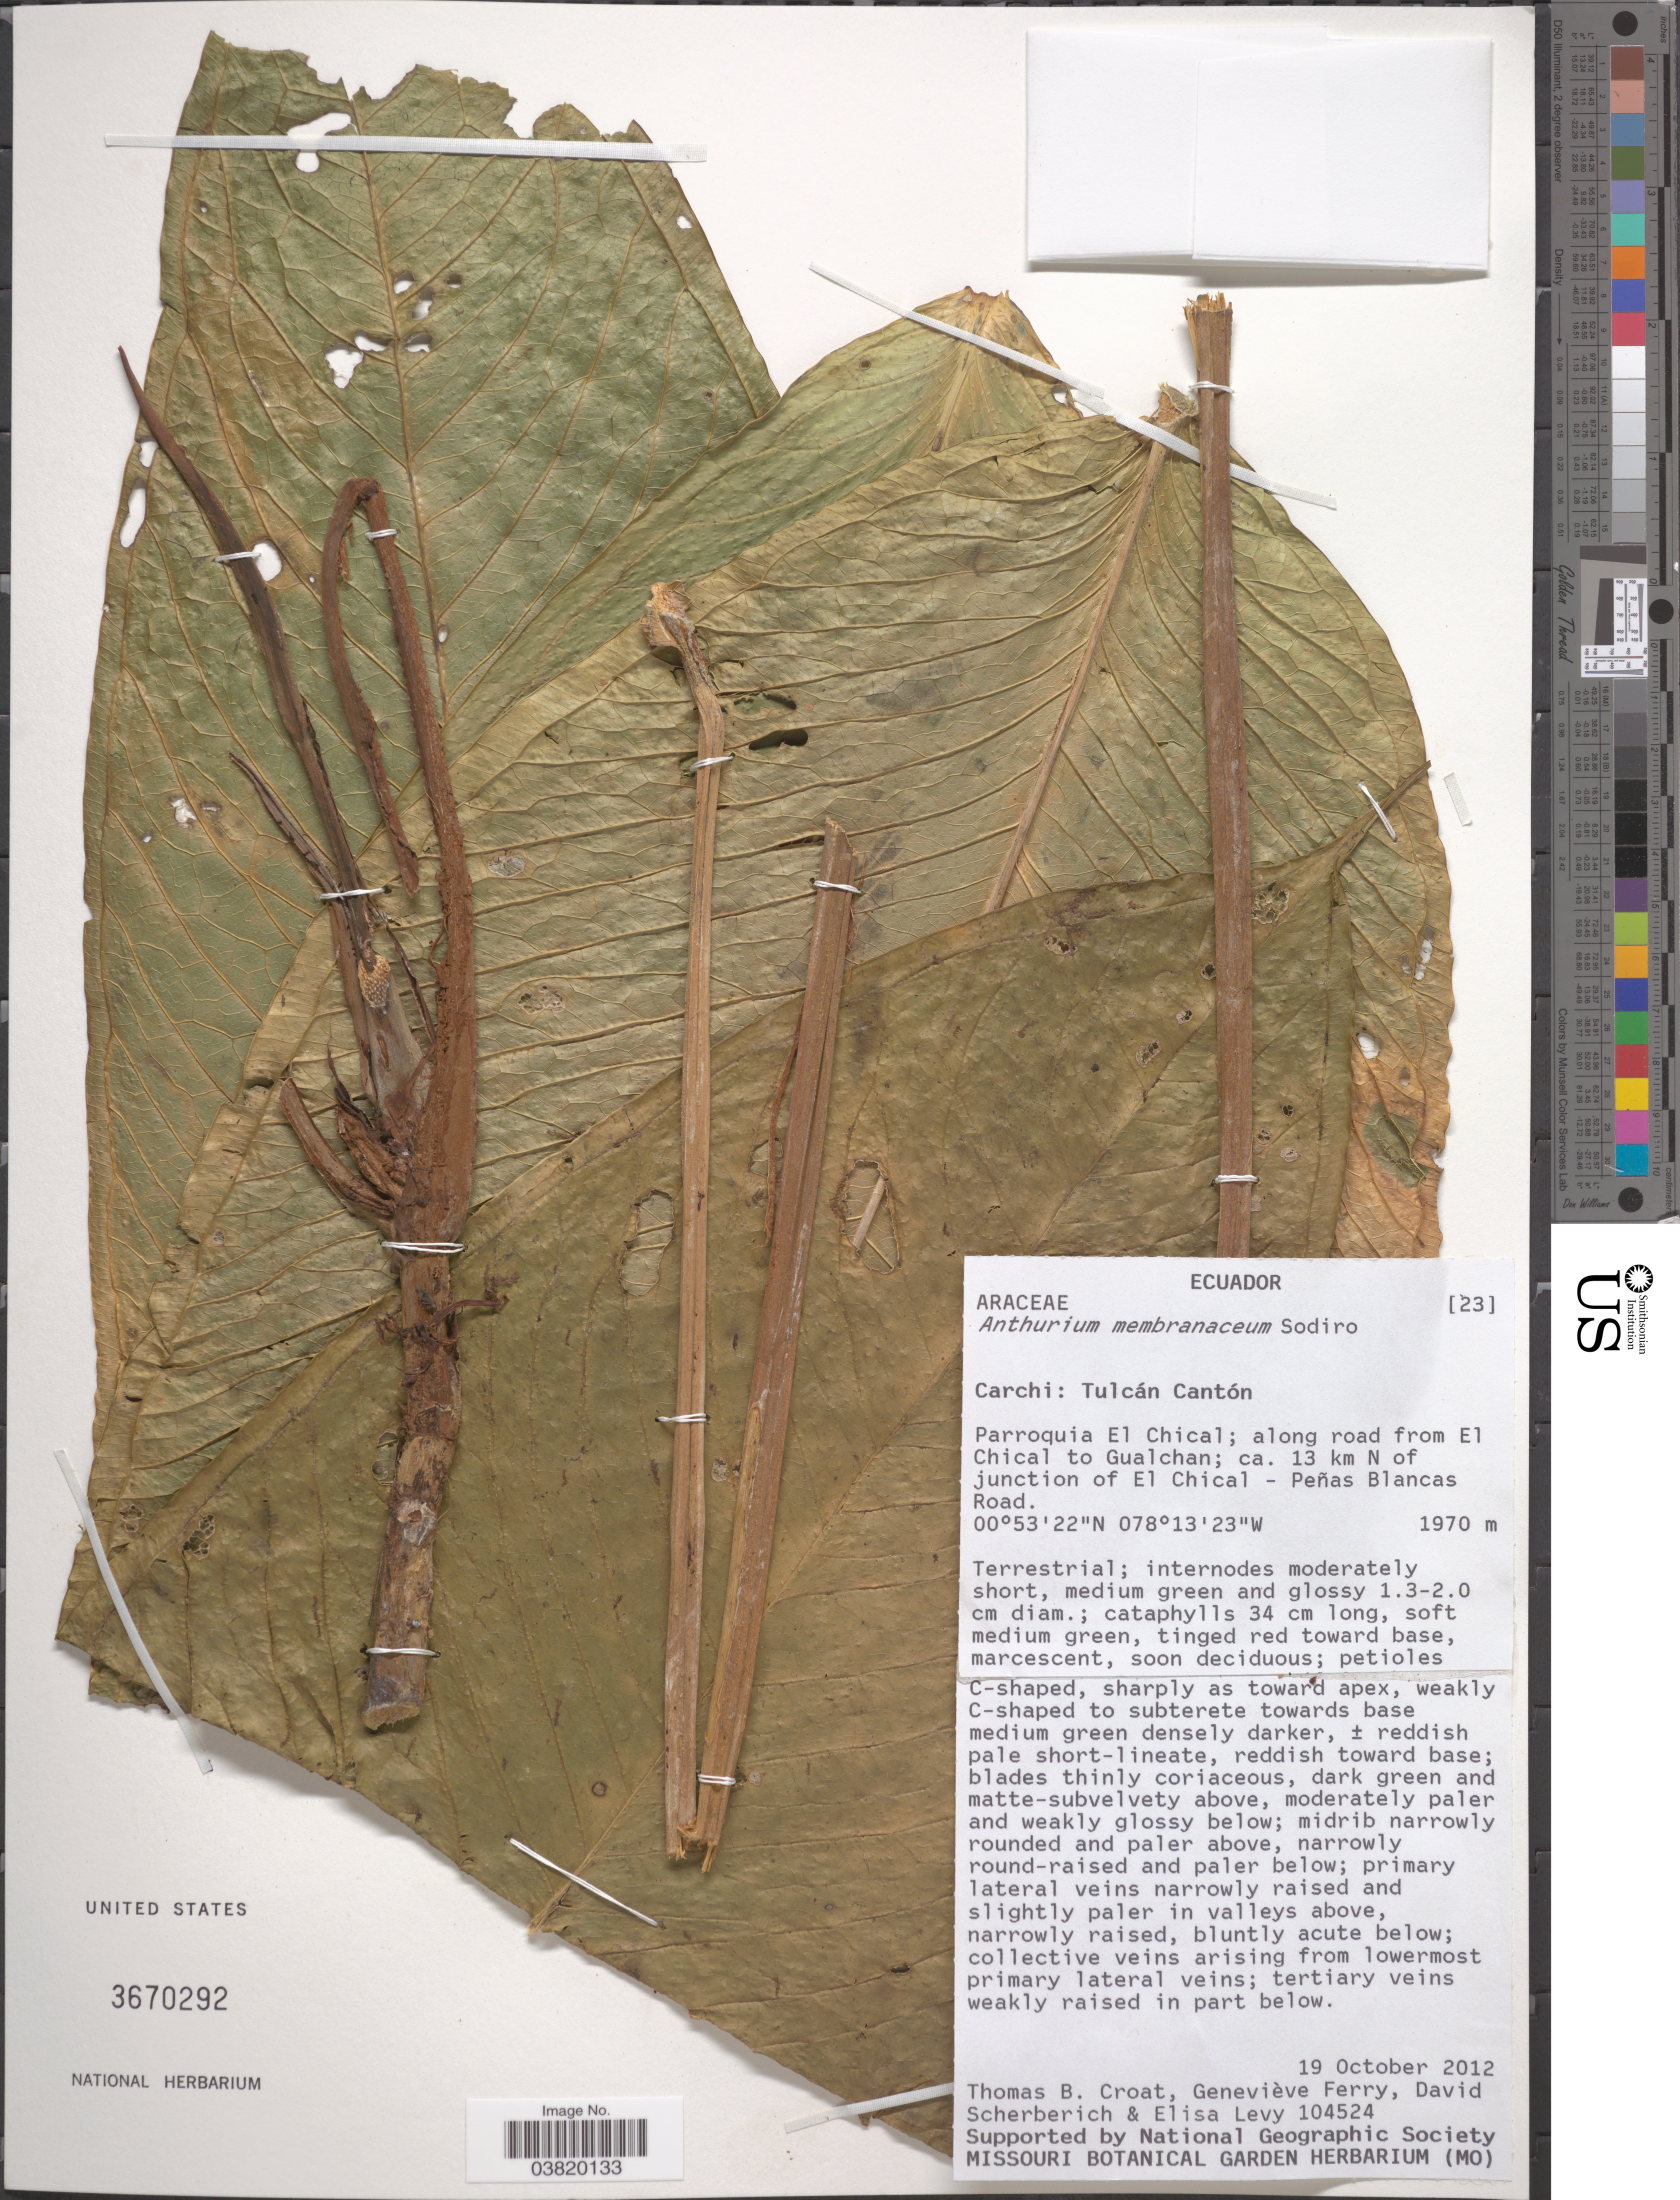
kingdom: Plantae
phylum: Tracheophyta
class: Liliopsida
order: Alismatales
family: Araceae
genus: Anthurium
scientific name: Anthurium membranaceum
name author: Sodiro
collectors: T. B. Croat, G. Ferry, D. Scherberich & E. Levy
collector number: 104524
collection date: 2012-10-19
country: Ecuador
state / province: Carchi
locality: Tulcán Cantón. Parroquia El Chical; along road from El Chical to Gualchan; ca. 13 km N of junction of El Chical - Peñas Blancas Road.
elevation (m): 1970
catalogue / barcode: US 3670292